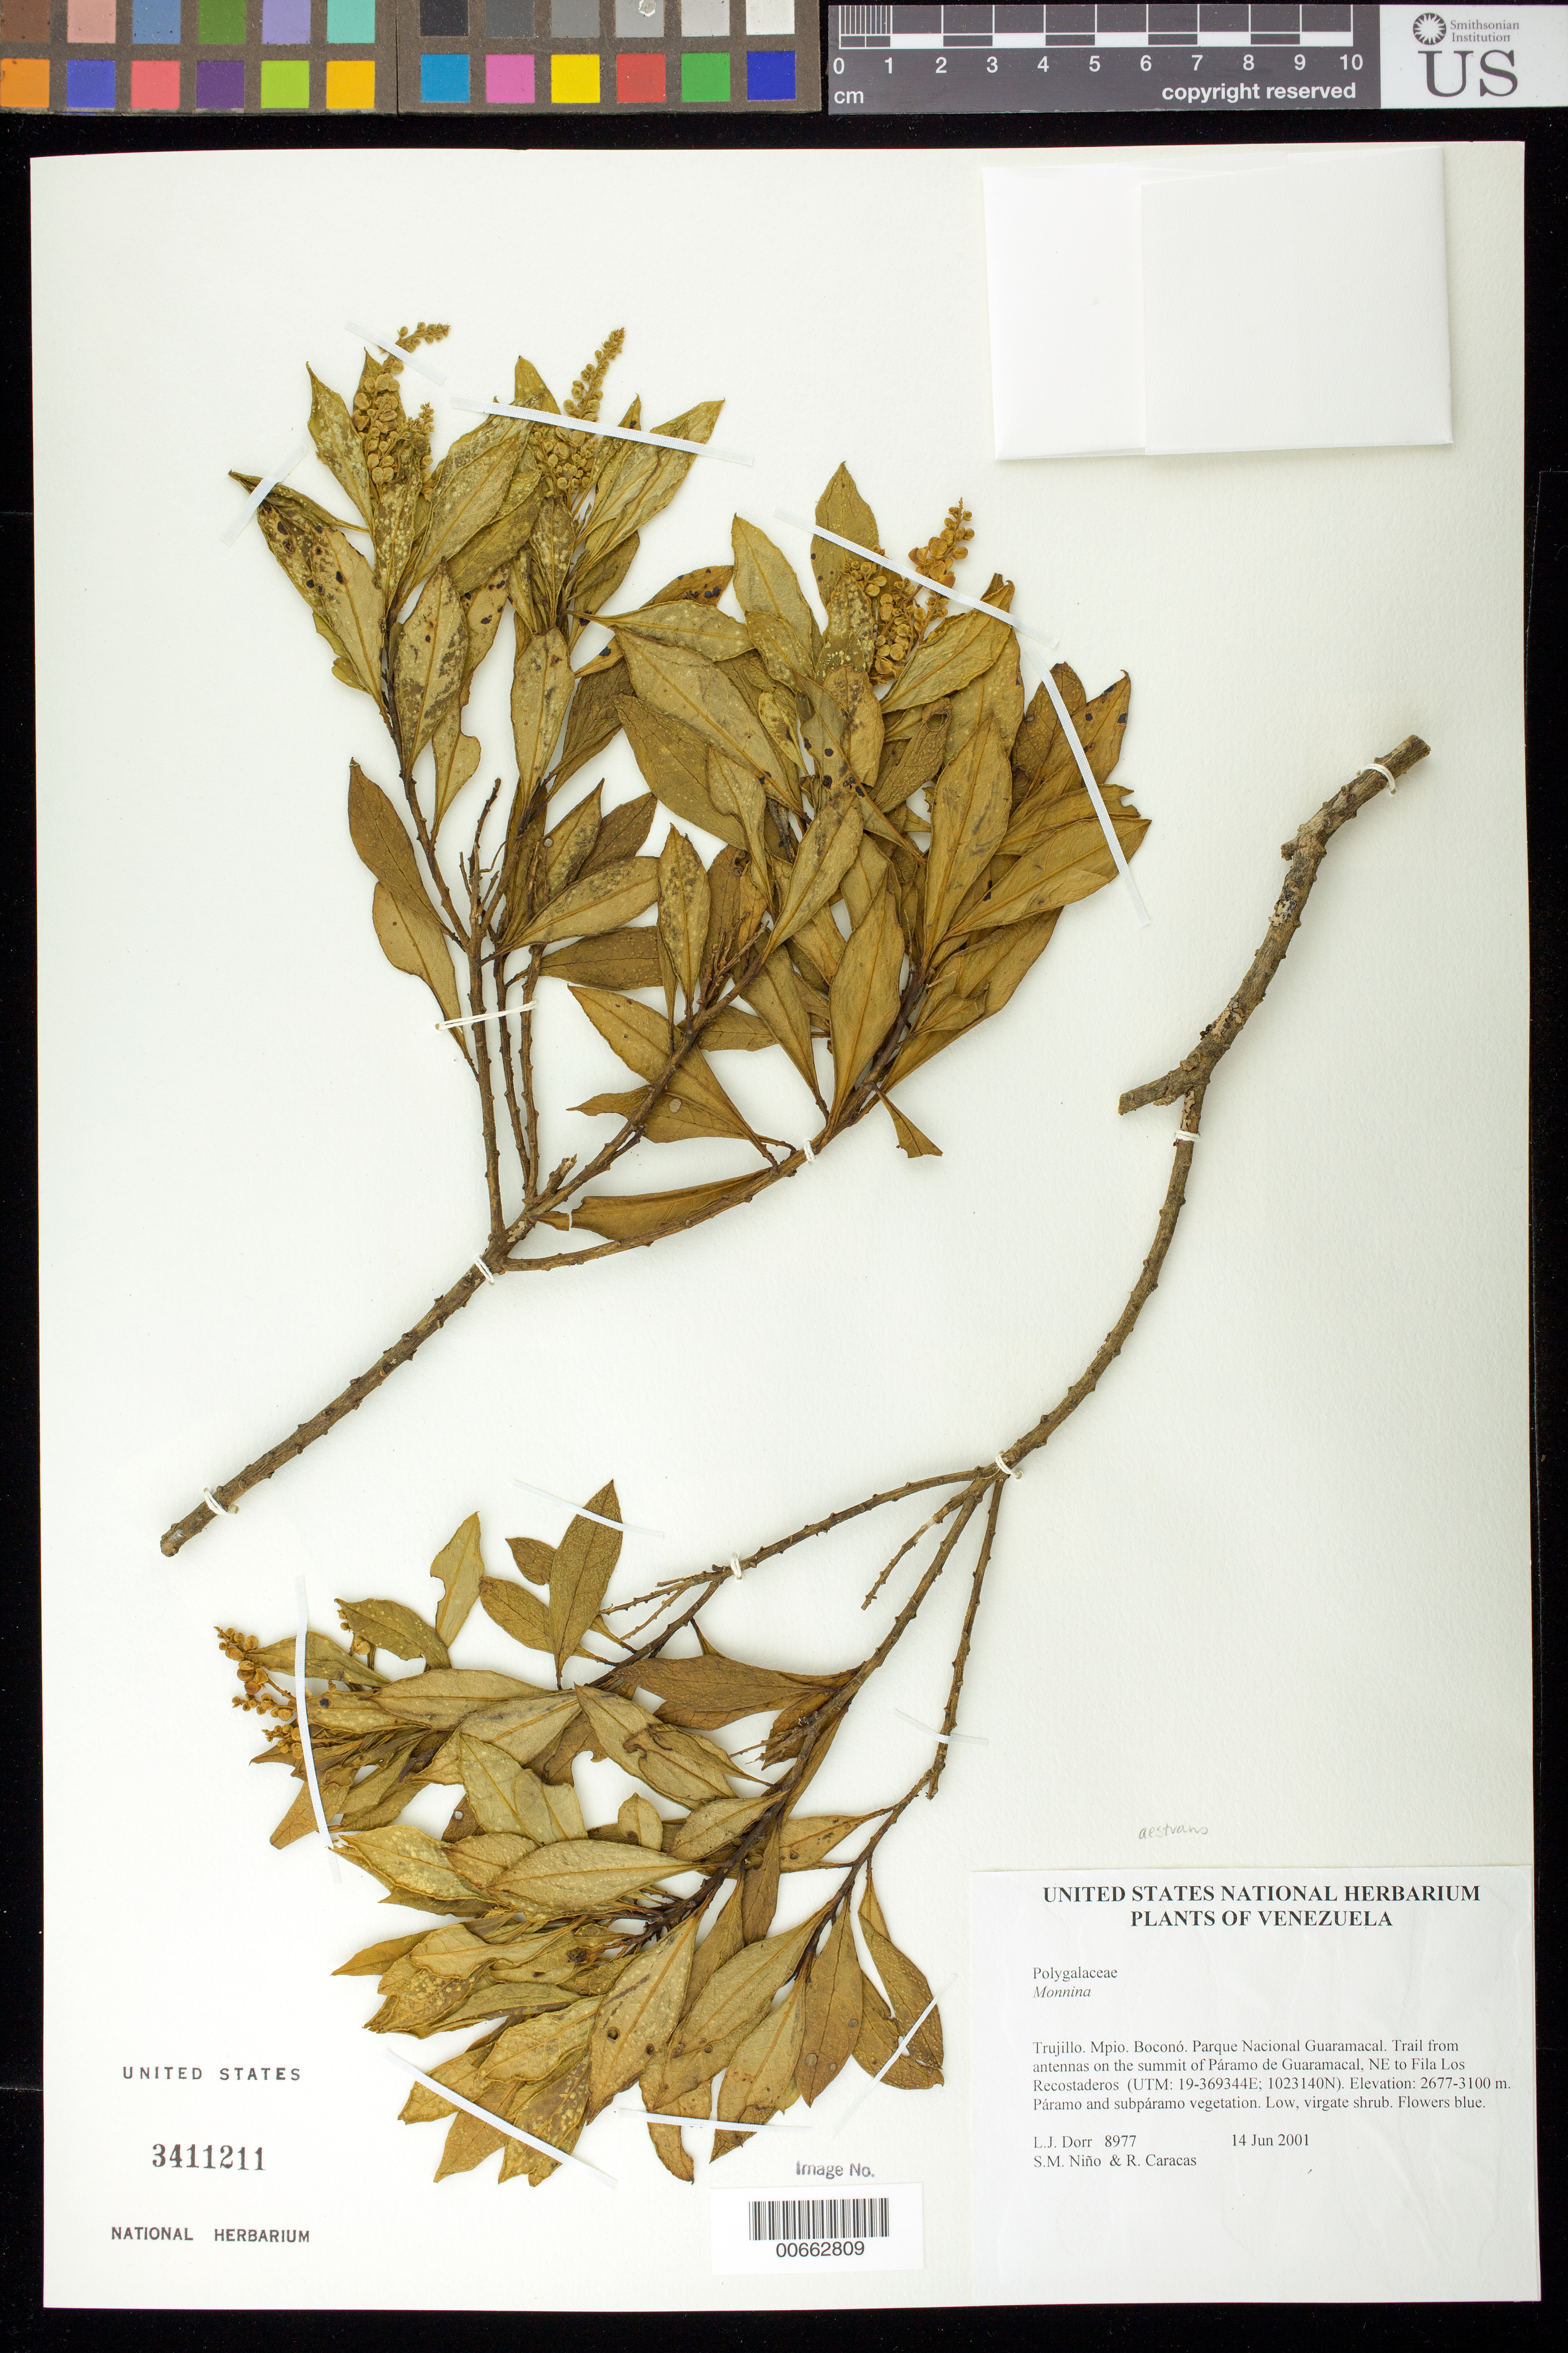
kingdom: Plantae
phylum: Tracheophyta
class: Magnoliopsida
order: Fabales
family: Polygalaceae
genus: Monnina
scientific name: Monnina sp.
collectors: L. J. Dorr, S. M. Niño & R. Caracas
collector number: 8977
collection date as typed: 14 Jun 2001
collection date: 2001-06-14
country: Venezuela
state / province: Trujillo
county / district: Boconó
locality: Parque Nacional Guaramacal. Trail from antennas on the summit of Páramo de Guaramacal, NE to Fila Los Recostaderos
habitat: Páramo and subpáramo vegetation.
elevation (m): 2677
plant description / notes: PORT, US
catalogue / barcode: US 3411211